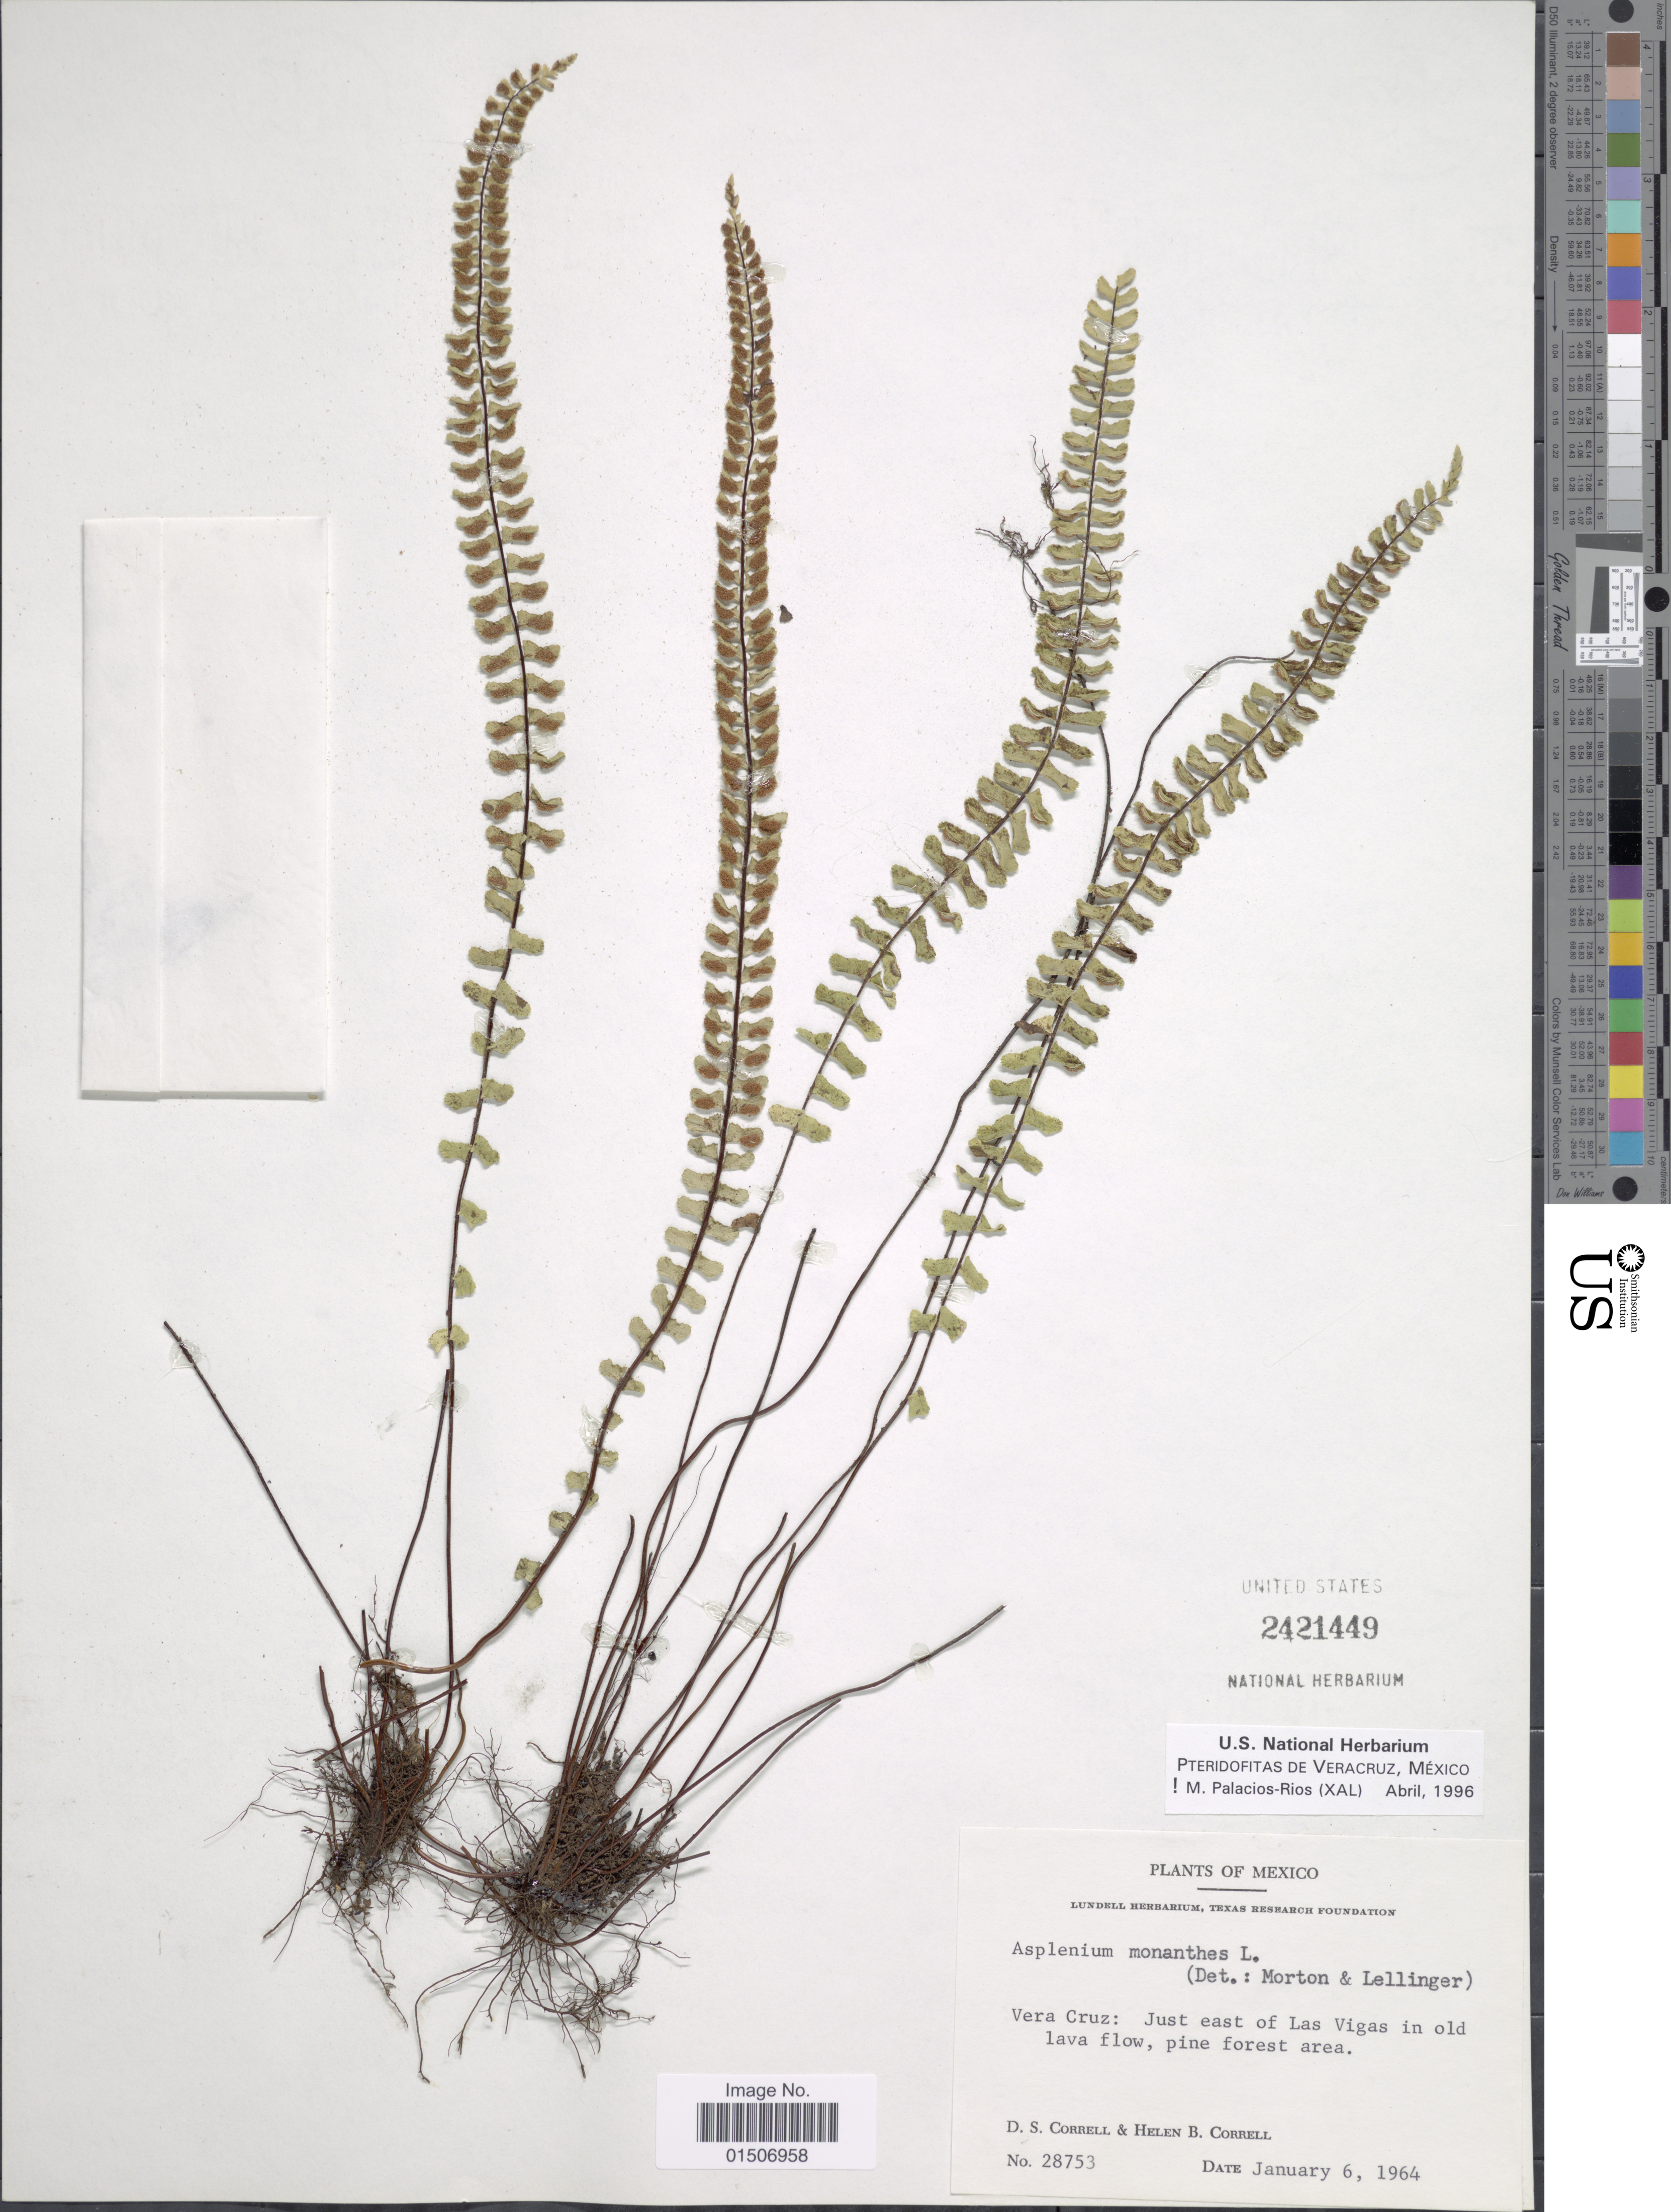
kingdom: Plantae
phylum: Tracheophyta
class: Polypodiopsida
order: Polypodiales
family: Aspleniaceae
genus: Asplenium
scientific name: Asplenium monanthes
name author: L.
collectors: D. S. Correll & H. Correll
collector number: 28753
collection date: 1964-01-06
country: Mexico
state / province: Veracruz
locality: Vera Cruz: Just east of Las Vigas in old lava flow, pine forest area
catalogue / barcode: US 2421449